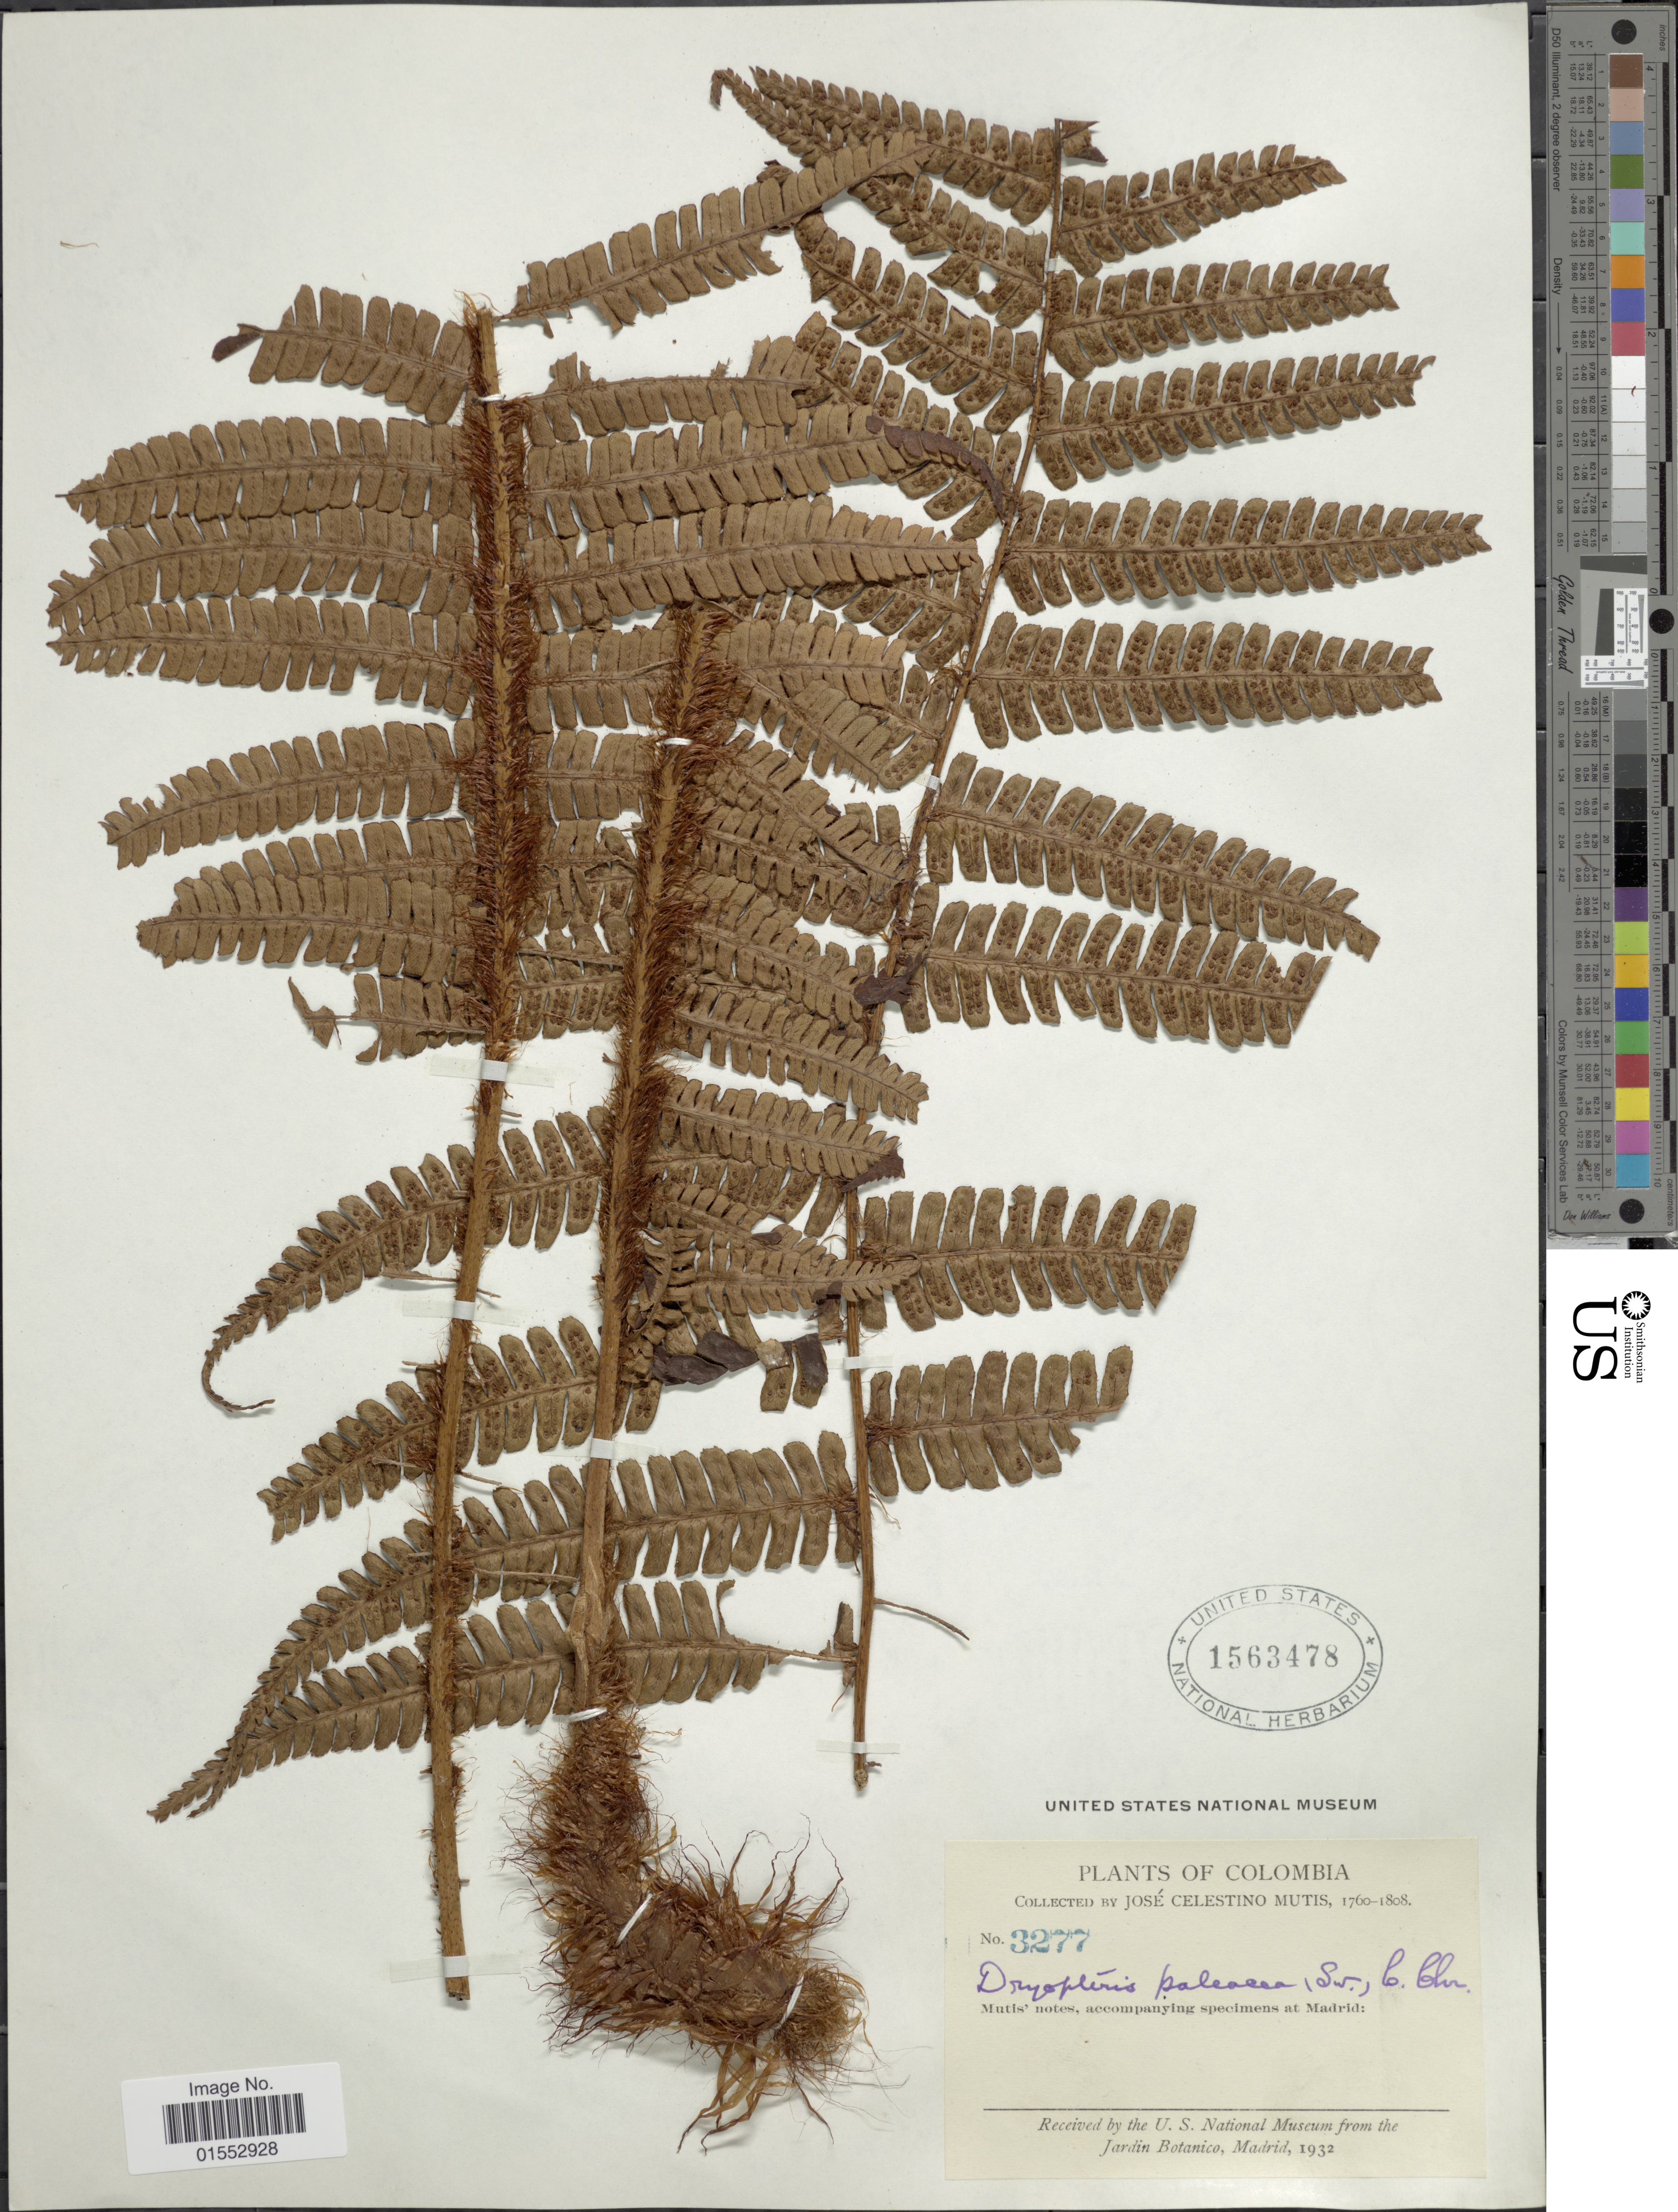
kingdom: Plantae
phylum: Tracheophyta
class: Polypodiopsida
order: Polypodiales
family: Dryopteridaceae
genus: Dryopteris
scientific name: Dryopteris wallichiana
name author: (Spreng.) Hyl.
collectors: J. C. B. Mutis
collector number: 3277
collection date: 1760/1808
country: Colombia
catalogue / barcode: US 1563478